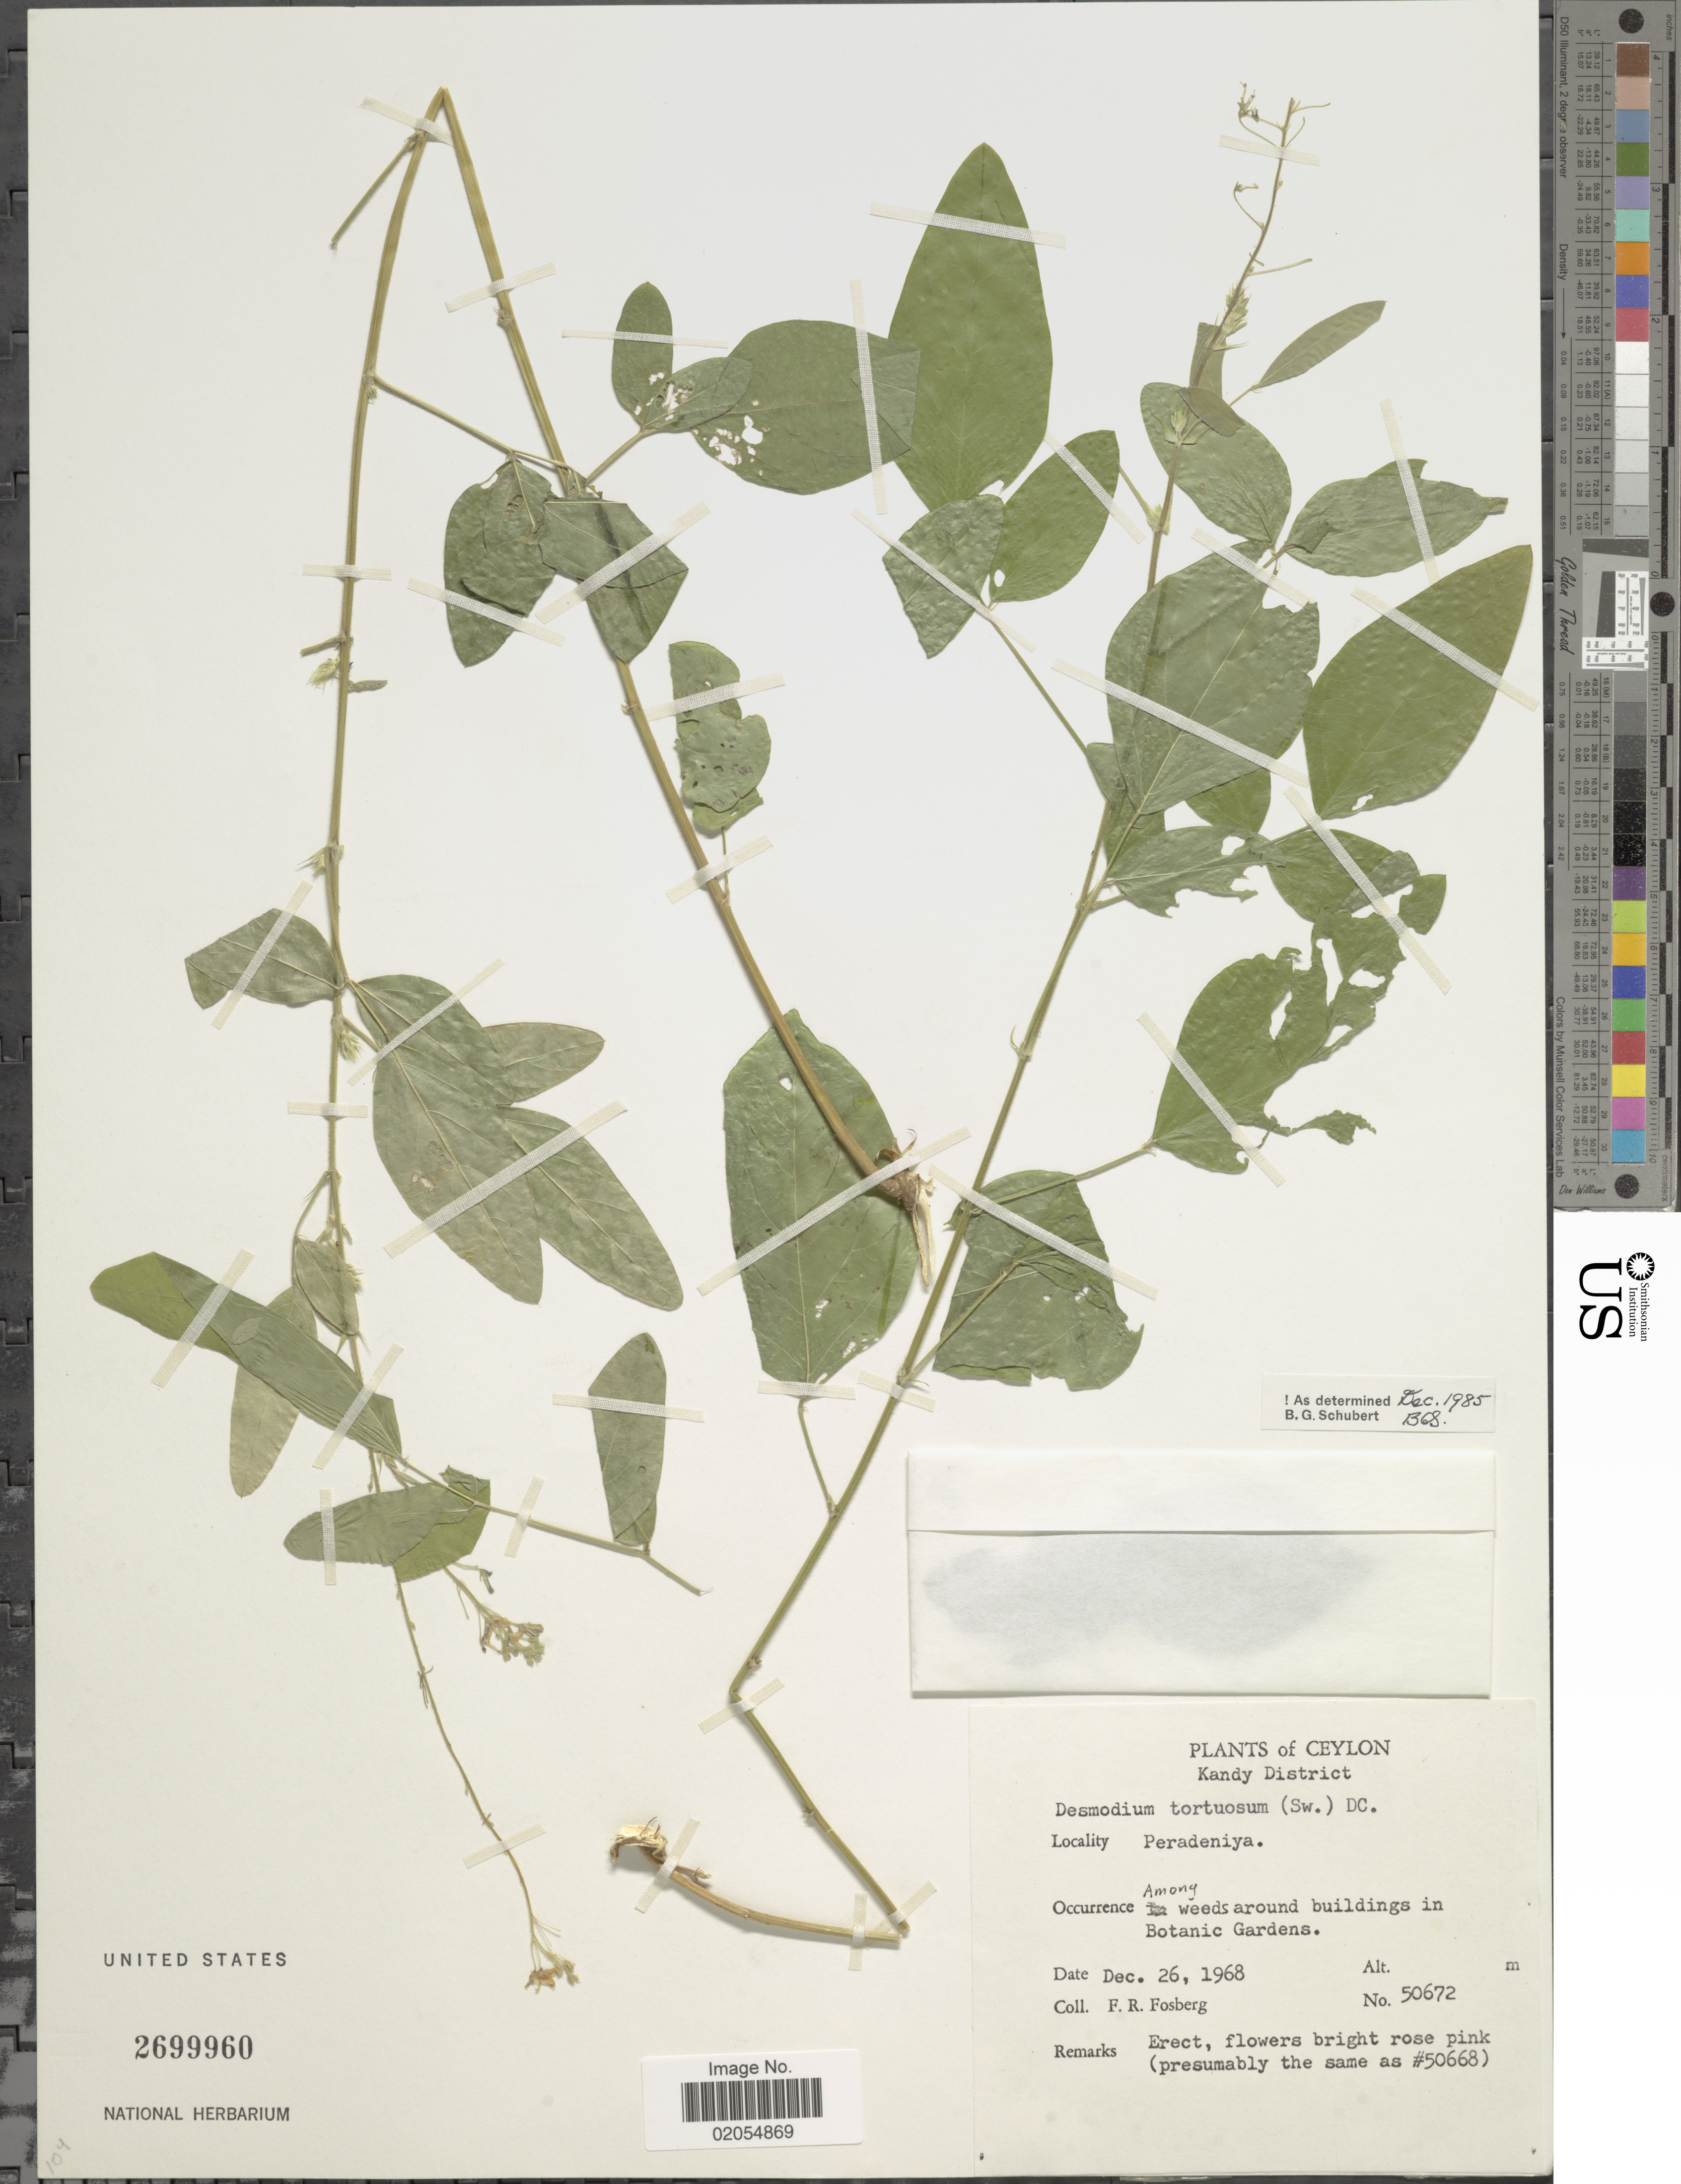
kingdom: Plantae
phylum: Tracheophyta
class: Magnoliopsida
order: Fabales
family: Fabaceae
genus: Desmodium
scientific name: Desmodium tortuosum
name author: (Sw.) DC.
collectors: F. R. Fosberg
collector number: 50672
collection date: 1968-12-26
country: Sri Lanka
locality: Ceylon, Kandy District, Peradeniya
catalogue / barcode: US 2699960